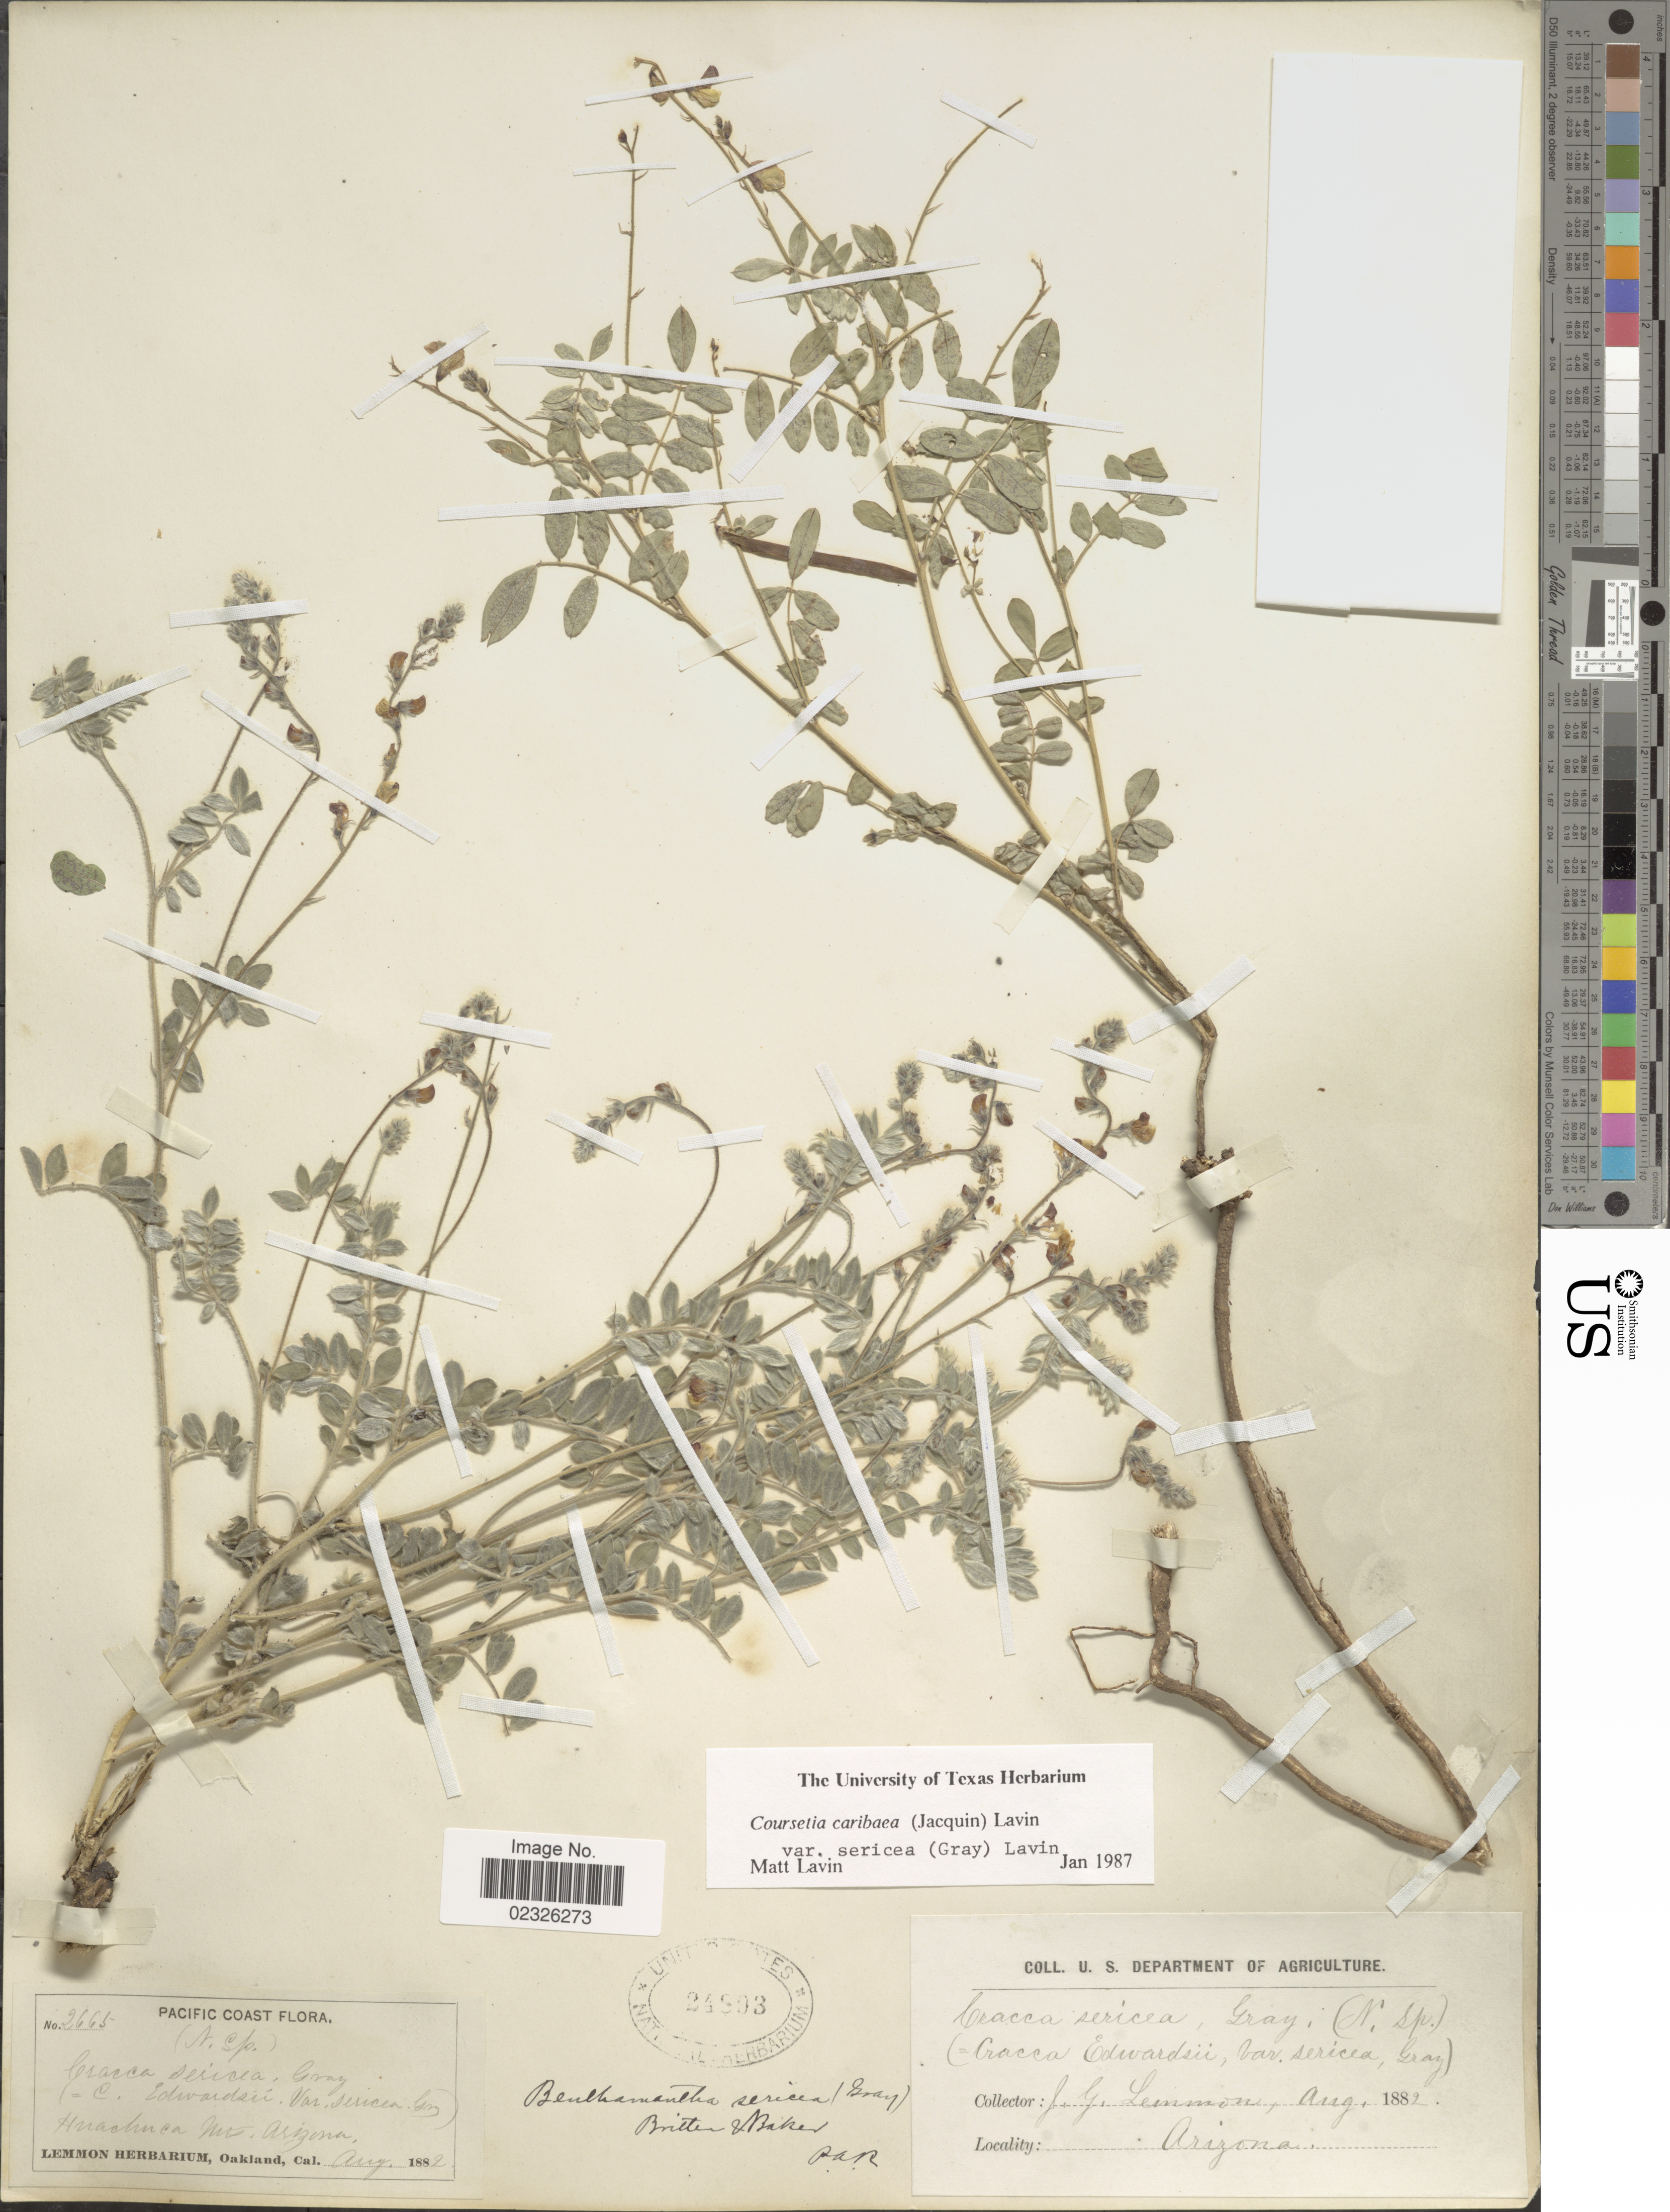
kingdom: Plantae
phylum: Tracheophyta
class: Magnoliopsida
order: Fabales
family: Fabaceae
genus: Coursetia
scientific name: Coursetia caribaea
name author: (Jacq.) Lavin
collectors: J. Lemmon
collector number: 2665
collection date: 1882-08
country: United States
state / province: Arizona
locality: Pacific Coast. Huachuca Mts.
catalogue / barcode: US 24893